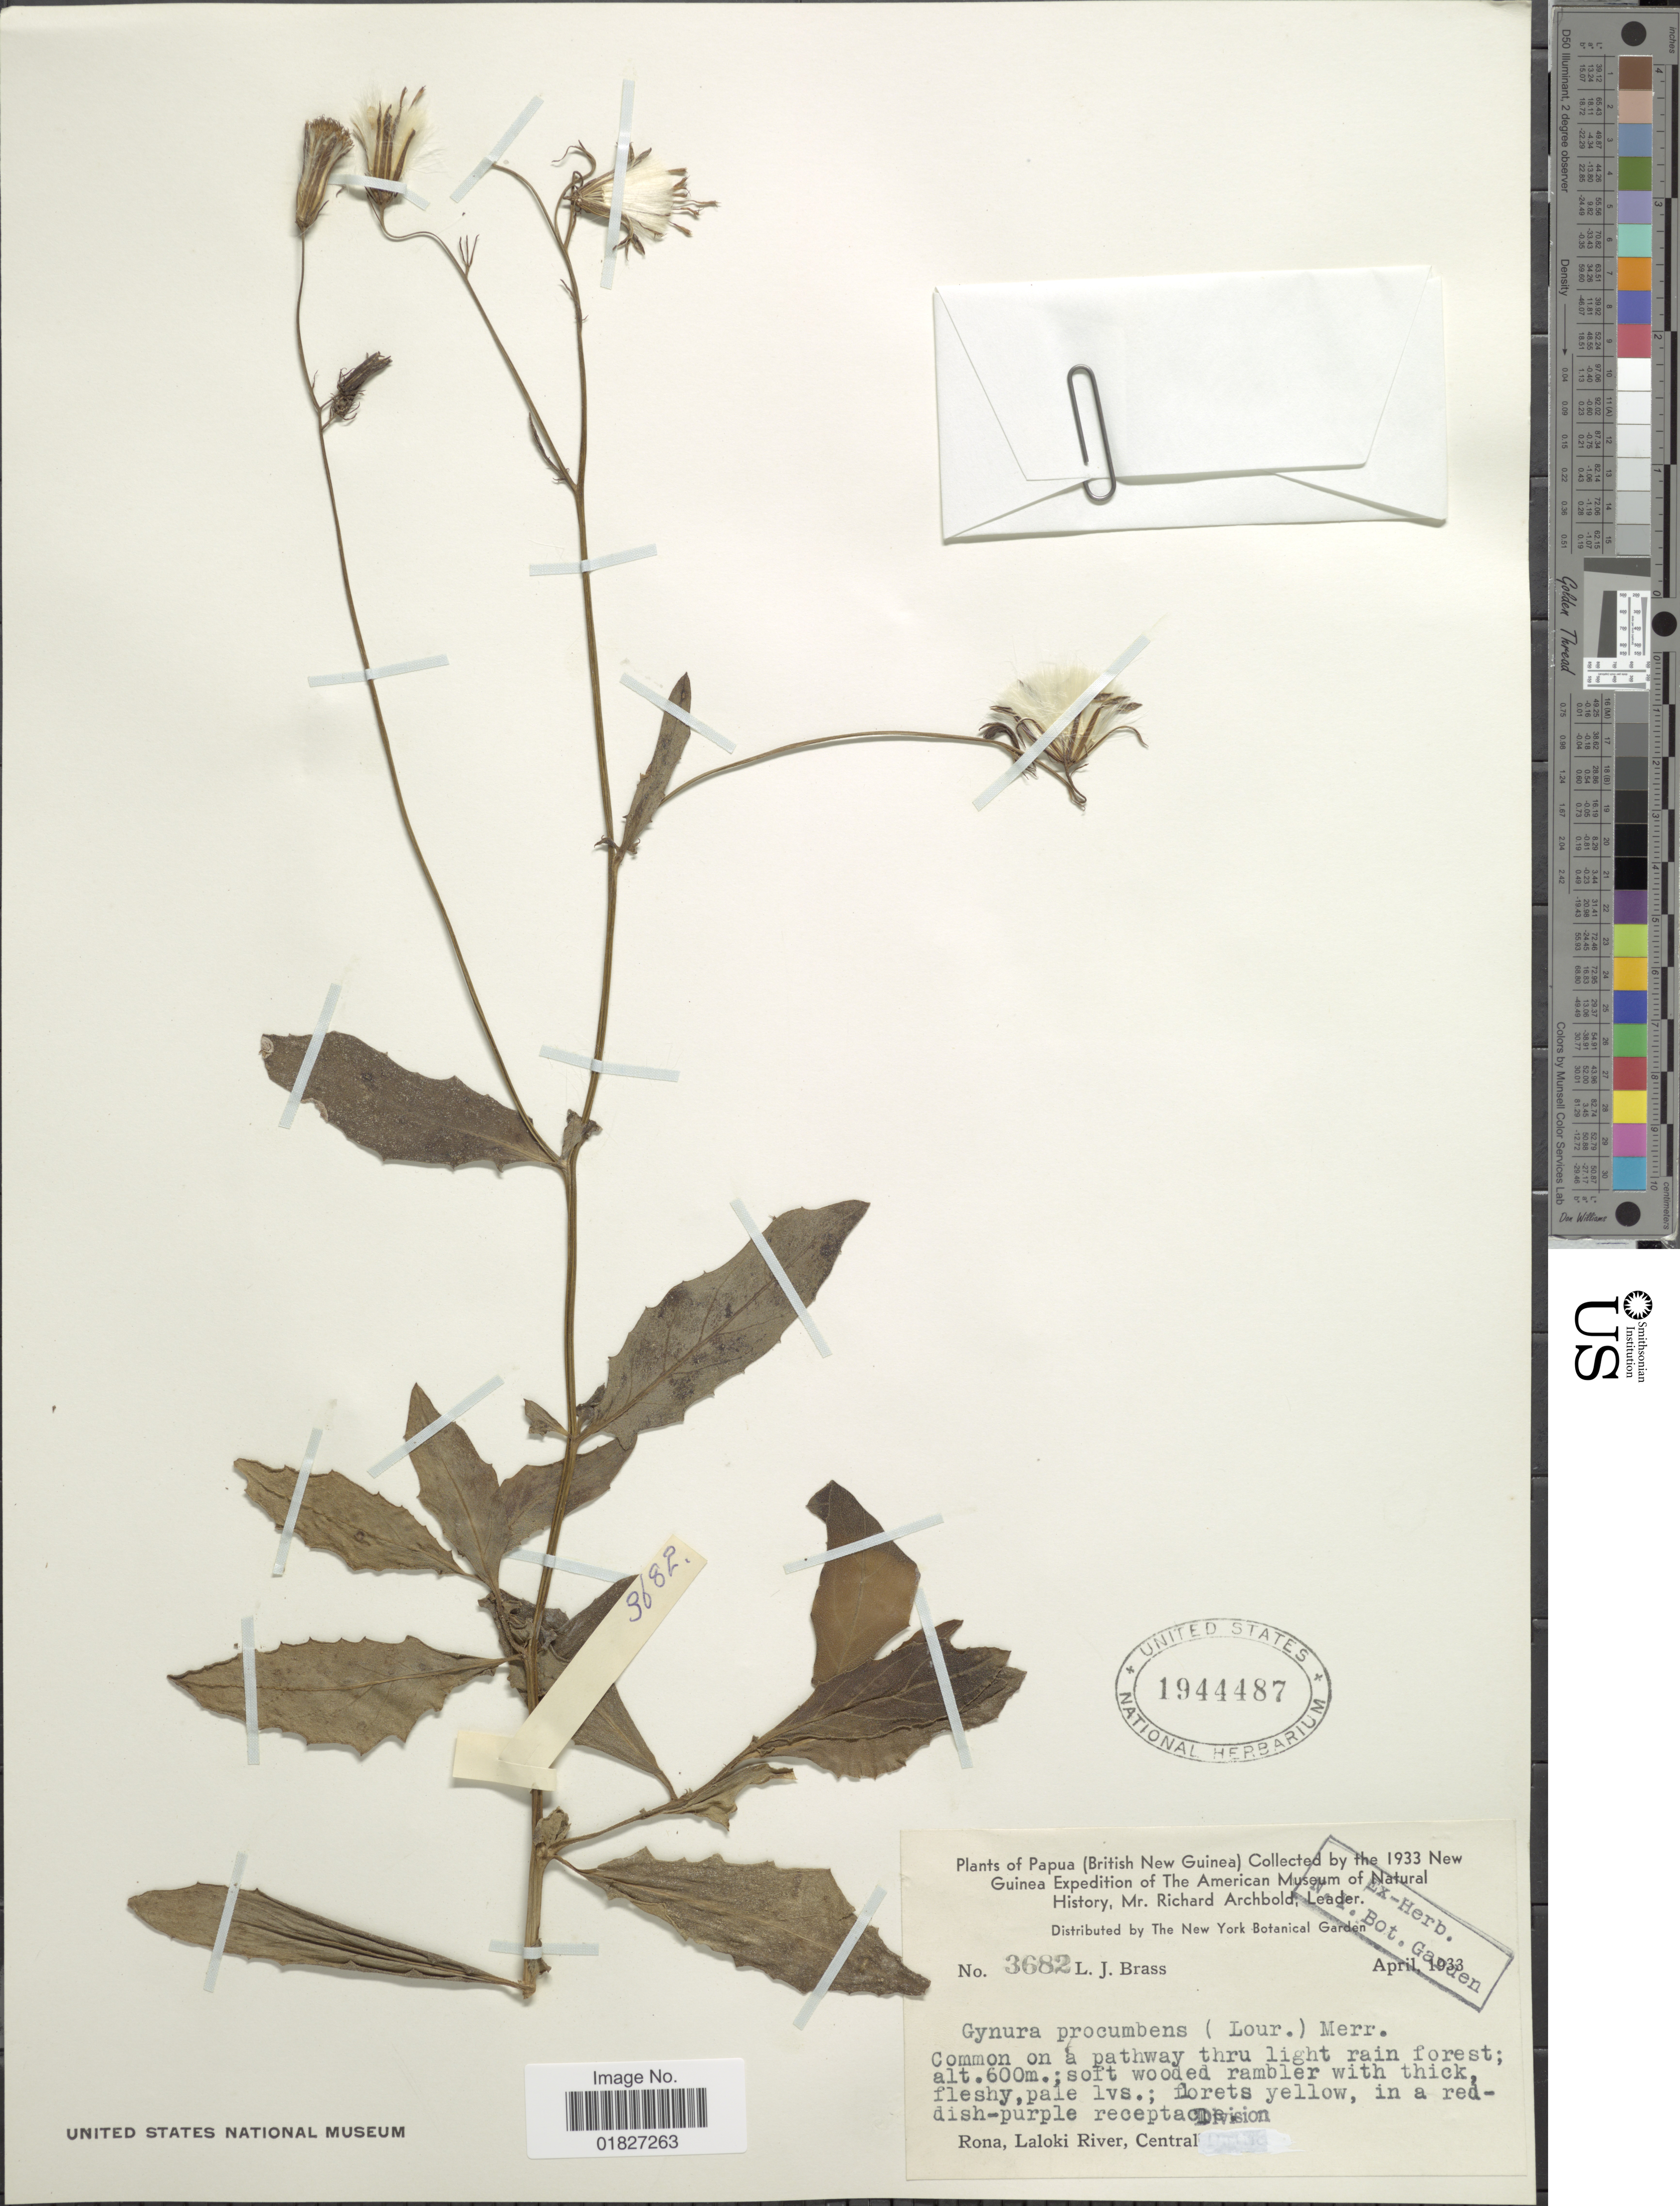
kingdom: Plantae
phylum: Tracheophyta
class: Magnoliopsida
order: Asterales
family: Asteraceae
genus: Gynura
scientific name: Gynura procumbens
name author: (Lour.) Merr.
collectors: L. J. Brass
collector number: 3682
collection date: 1933-04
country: Papua New Guinea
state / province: Central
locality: Papu (British New Guinea), Rona, Laloki River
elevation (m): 600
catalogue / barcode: US 1944487